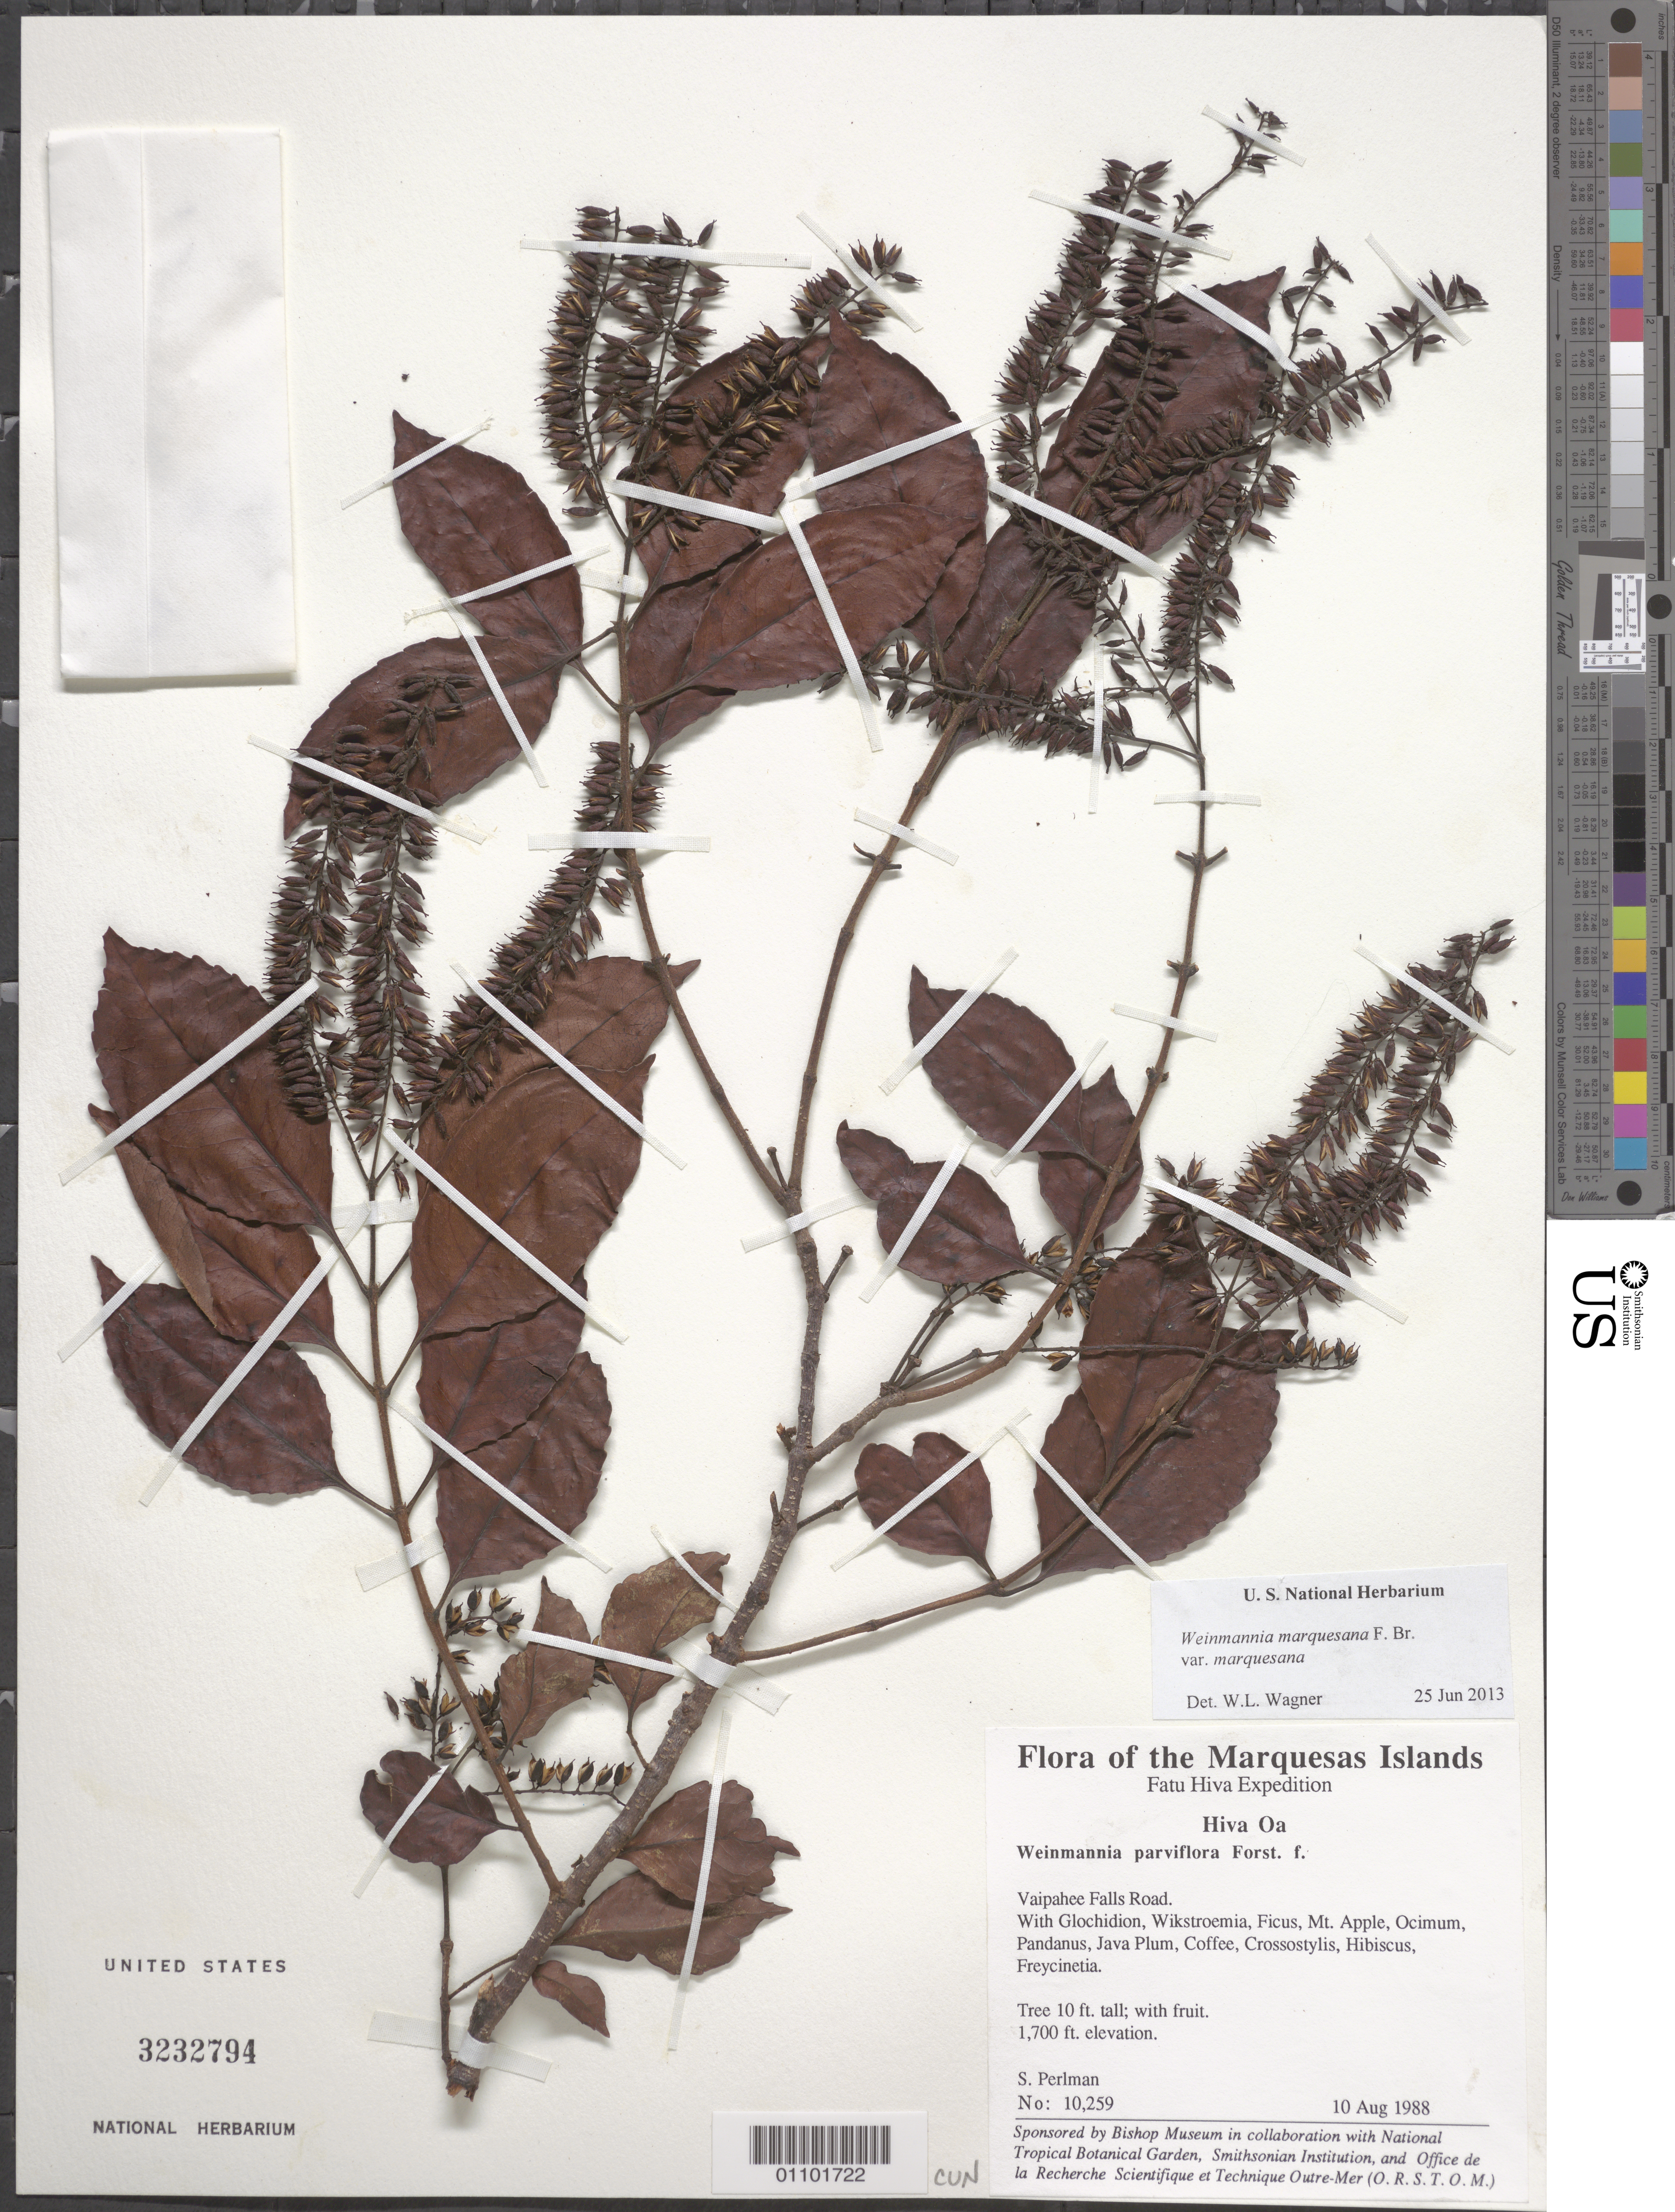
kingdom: Plantae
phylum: Tracheophyta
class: Magnoliopsida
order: Oxalidales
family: Cunoniaceae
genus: Pterophylla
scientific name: Pterophylla marquesana var. marquesana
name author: (F. Br.) Pillon & H.C. Hopkins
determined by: Wagner, W. L., (BOT), Smithsonian Institution - National Museum of Natural History (UNITED STATES)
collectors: S. P. Perlman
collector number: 10259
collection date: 1988-08-10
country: French Polynesia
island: Hiva Oa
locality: Vaipahee Falls road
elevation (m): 518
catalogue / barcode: US 3232794